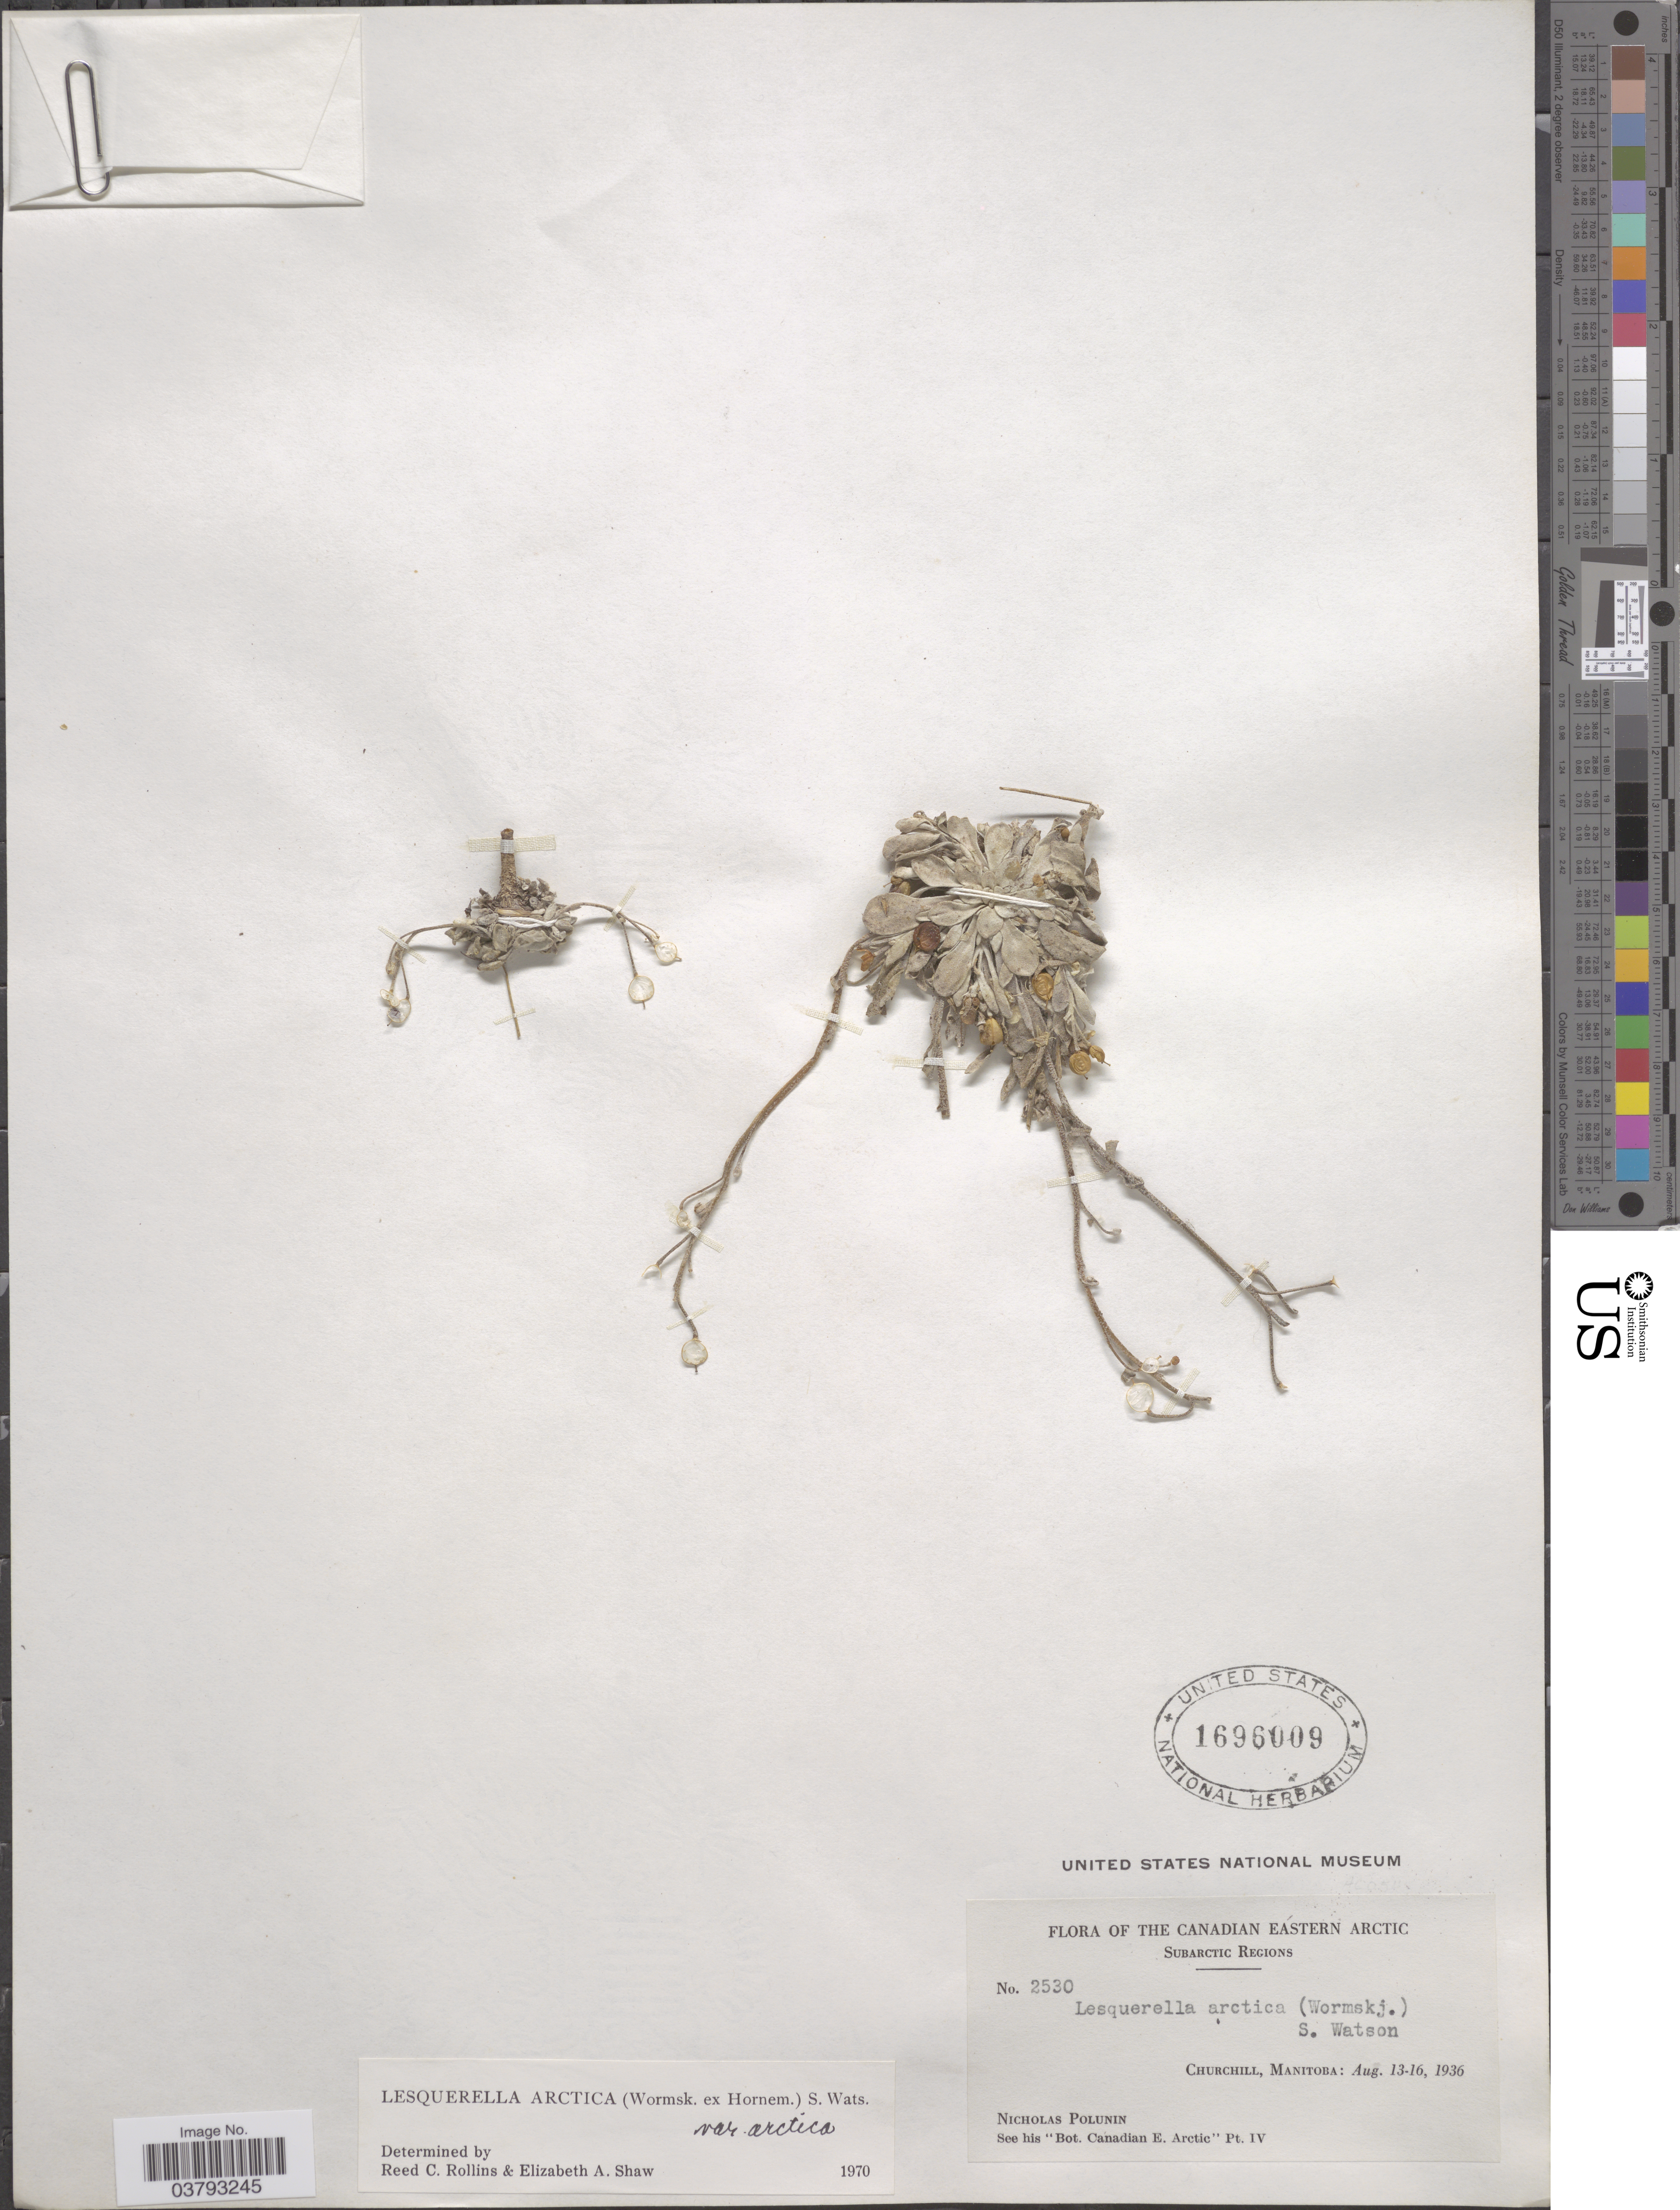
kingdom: Plantae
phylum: Tracheophyta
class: Magnoliopsida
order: Brassicales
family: Brassicaceae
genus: Lesquerella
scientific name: Lesquerella arctica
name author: (Wormsk. ex Hornem.) S. Watson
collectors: N. V. Polunin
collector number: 2530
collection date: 1936-08-13/1936-08-16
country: Canada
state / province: Manitoba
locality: The Canadian Eastern Arctic. Subarctic Regions. Churchill.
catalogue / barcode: US 1696009